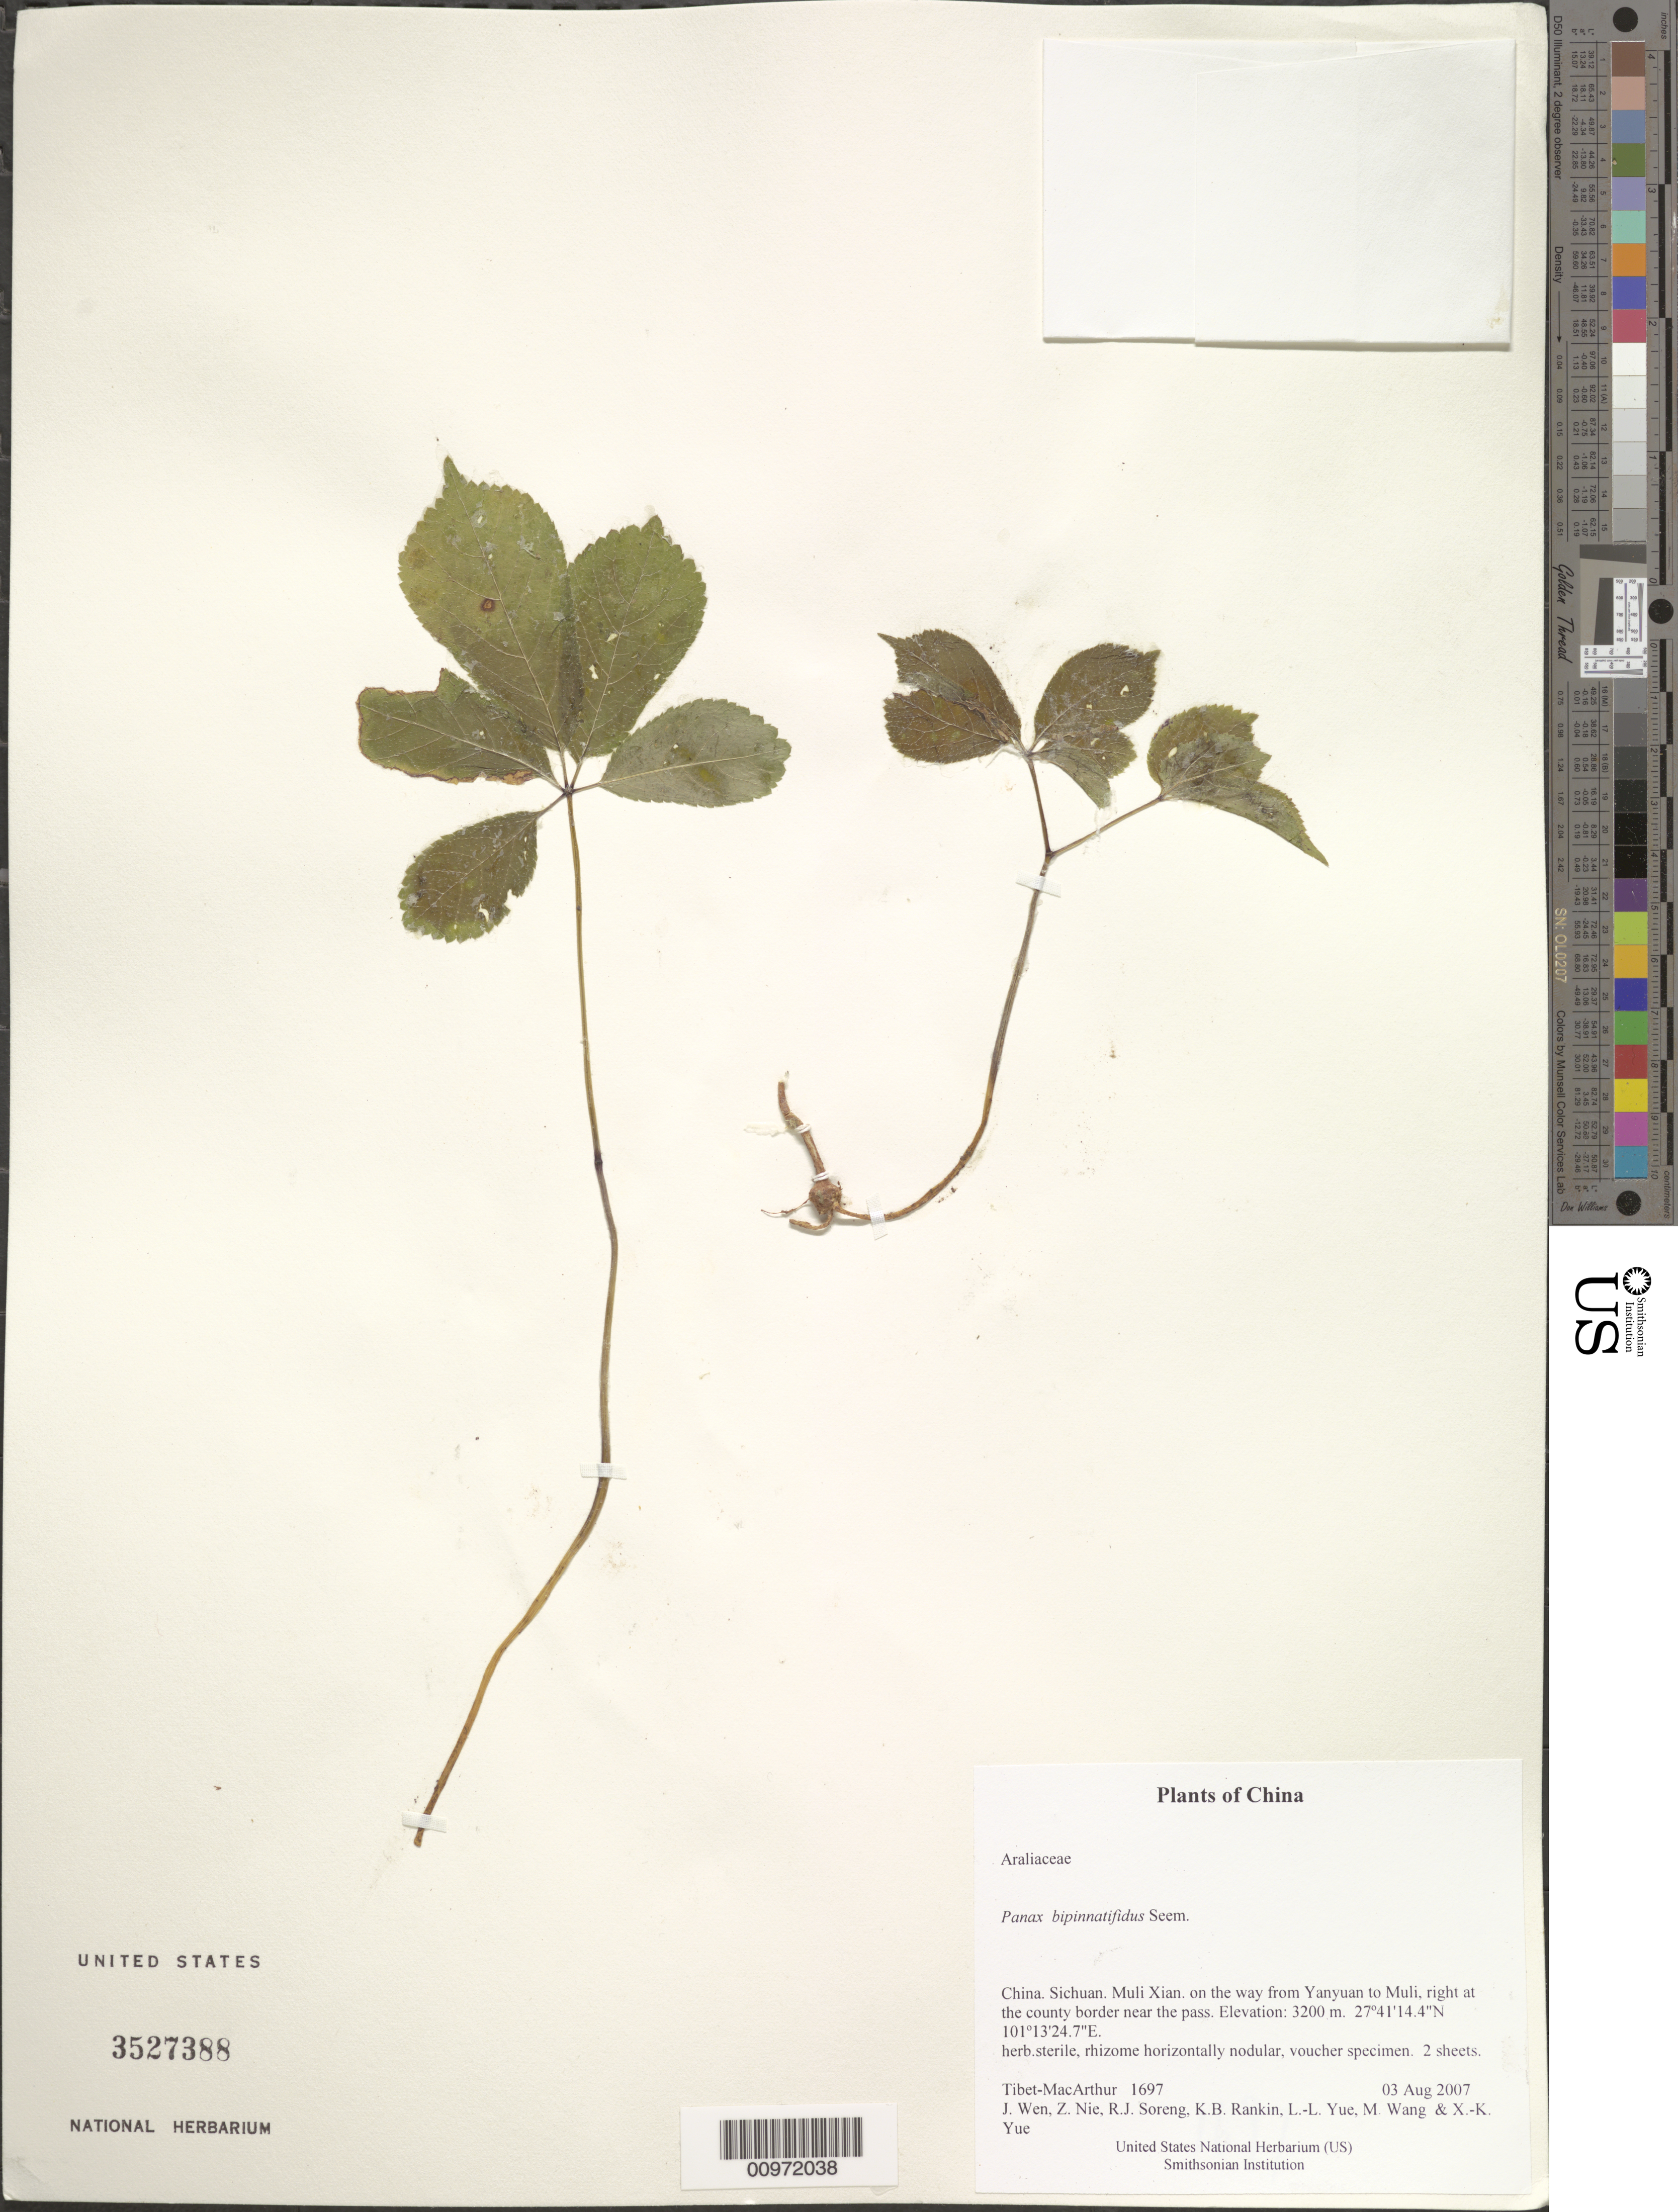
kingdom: Plantae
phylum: Tracheophyta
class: Magnoliopsida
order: Apiales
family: Araliaceae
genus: Panax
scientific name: Panax bipinnatifidus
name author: Seem.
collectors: Tibet-MacArthur, J. Wen, Z. Nie, R. J. Soreng, K. Rankin, L. Yue, M. Wang & X. Yue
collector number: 1697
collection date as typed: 03 Aug 2007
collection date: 2007-08-03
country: China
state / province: Sichuan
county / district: Muli Xian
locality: on the way from Yanyuan to Muli, right at the county border near the pass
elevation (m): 3200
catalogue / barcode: US 3527388